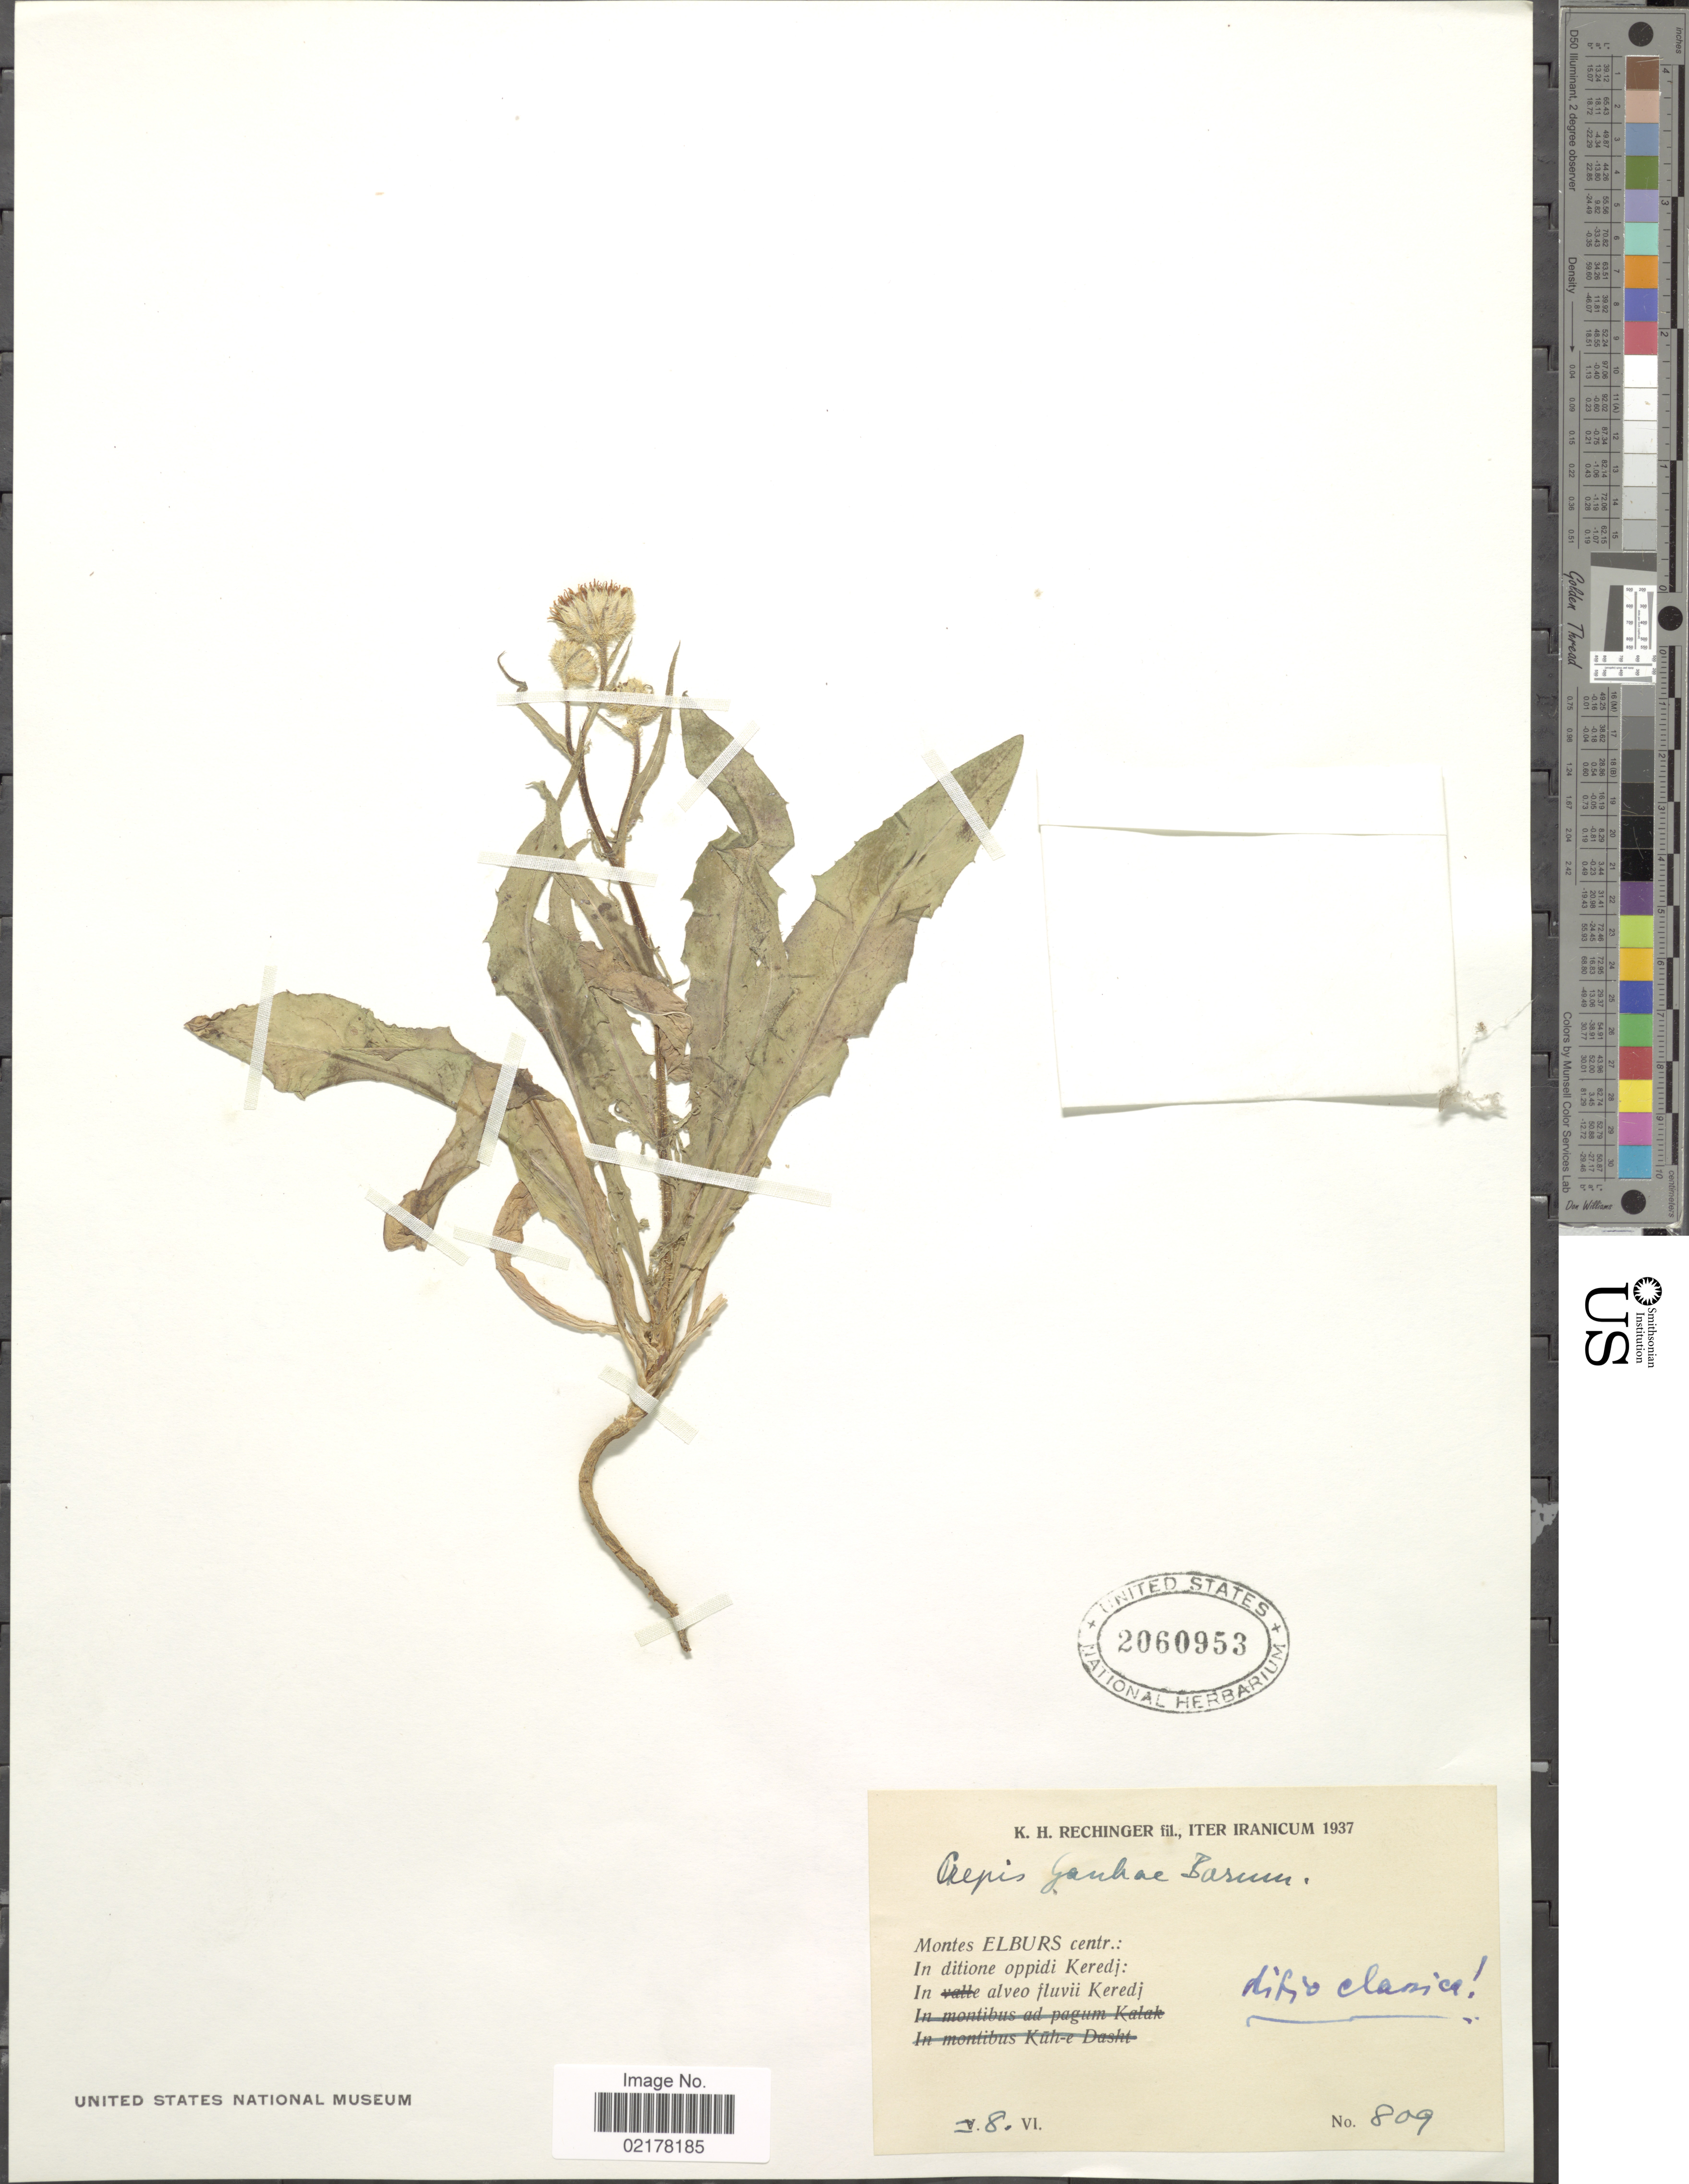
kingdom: Plantae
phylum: Tracheophyta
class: Magnoliopsida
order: Asterales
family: Asteraceae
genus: Crepis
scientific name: Crepis gaubae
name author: Bornm.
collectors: K. H. Rechinger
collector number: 809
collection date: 1937-06-08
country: Iran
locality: Montes Elburs centr.: In ditione oppidi Keredj: In alveo fluvii Keredj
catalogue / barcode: US 2060953